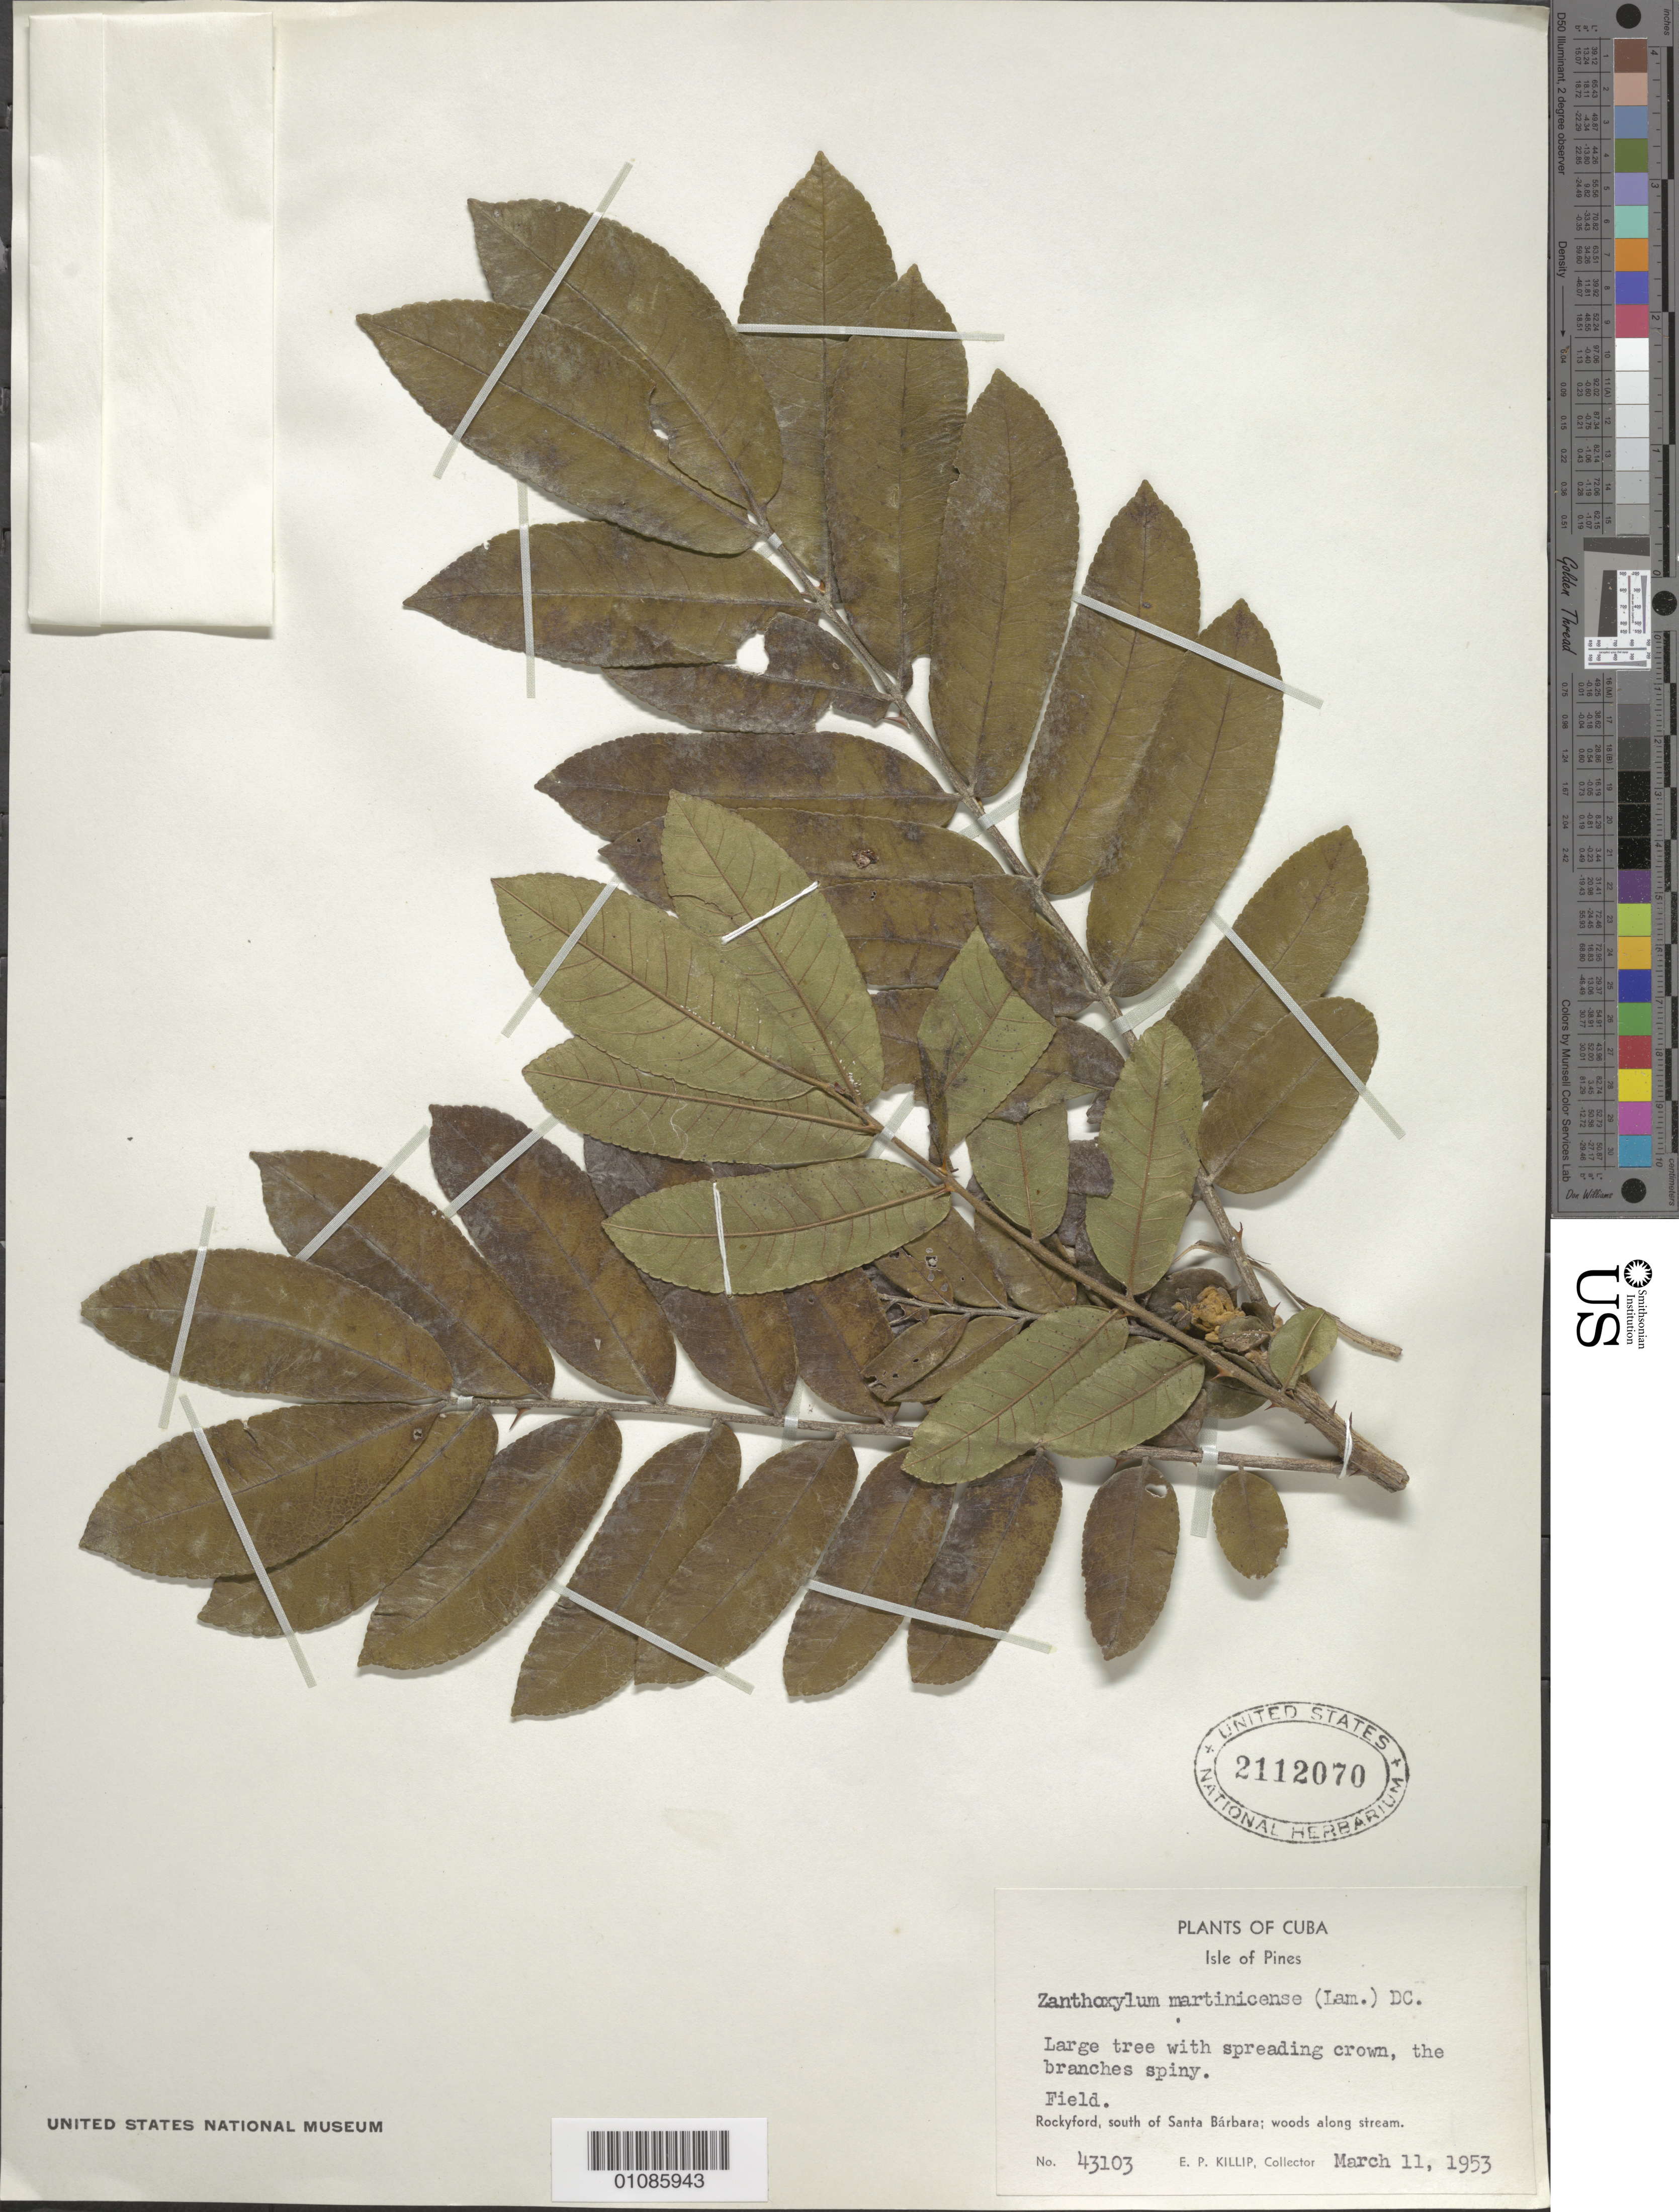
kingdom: Plantae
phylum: Tracheophyta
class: Magnoliopsida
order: Sapindales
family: Rutaceae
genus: Zanthoxylum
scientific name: Zanthoxylum martinicense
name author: (Lam.) DC.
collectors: E. P. Killip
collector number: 43103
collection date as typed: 11 Mar 1953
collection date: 1953-03-11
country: Cuba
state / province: Isla de La Juventud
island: Isla de la Juventud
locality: Rockyford, S of Santa Barbara: woods along stream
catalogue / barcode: US 2112070